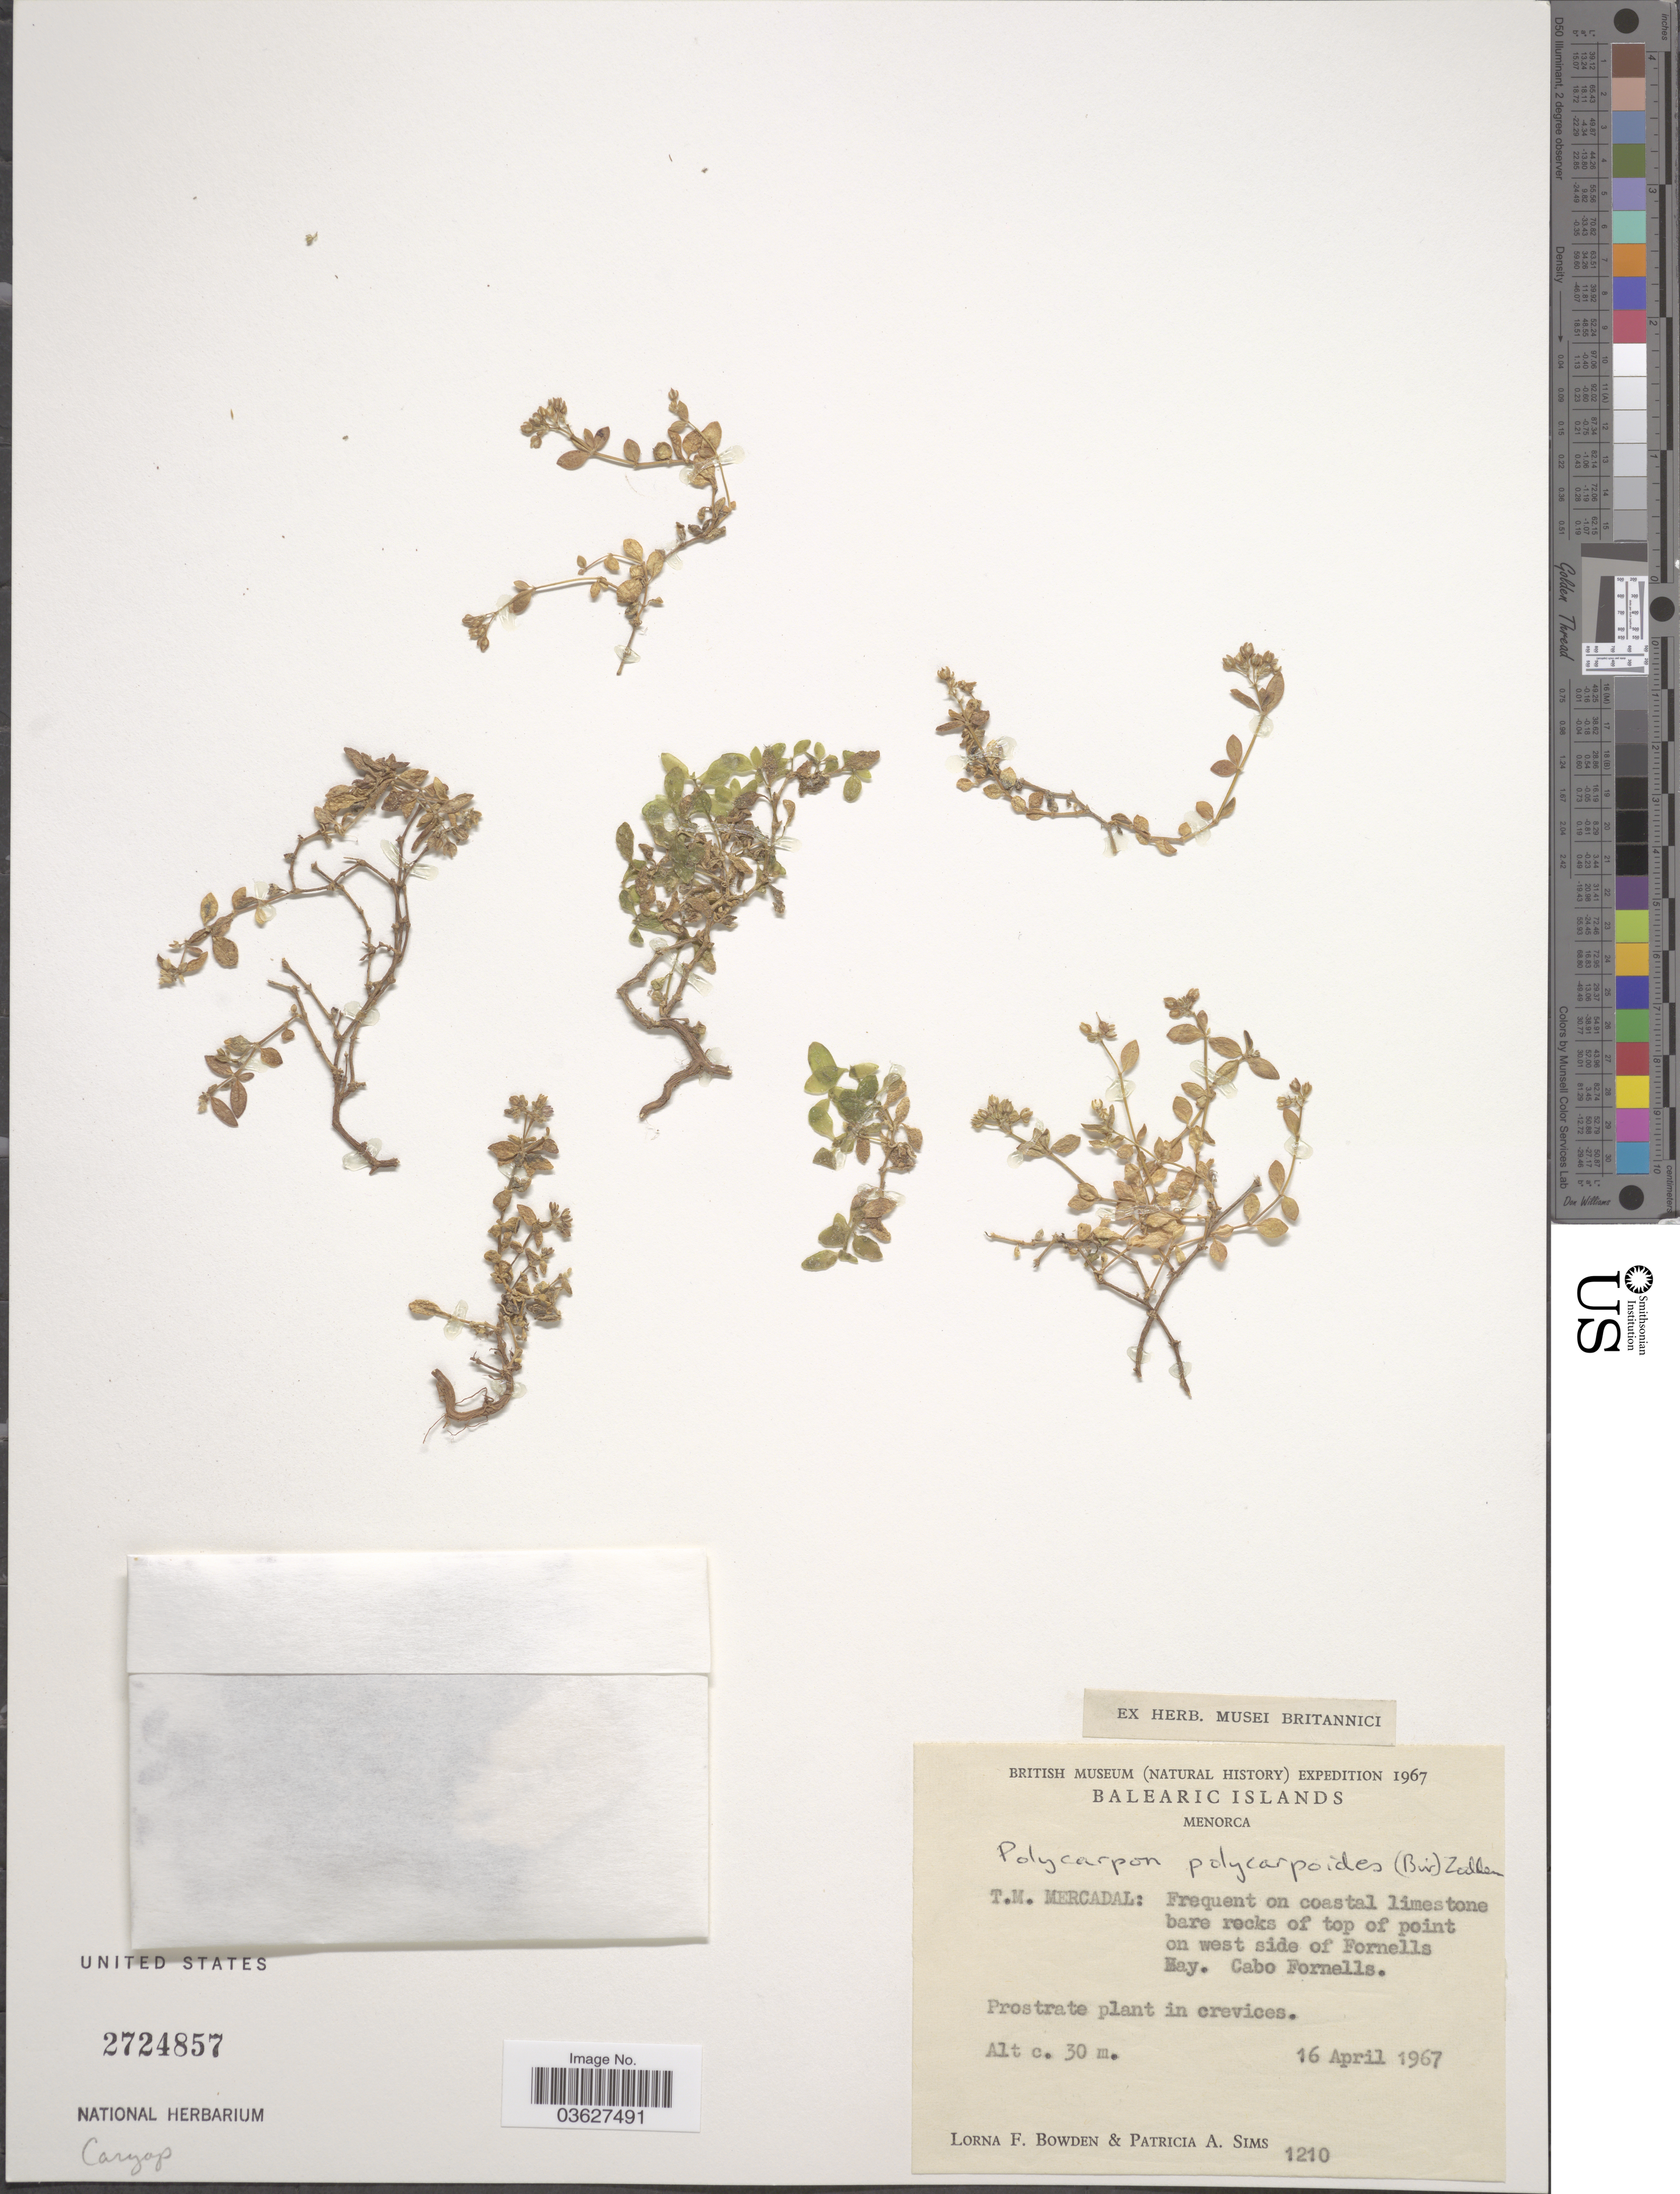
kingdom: Plantae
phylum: Tracheophyta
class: Magnoliopsida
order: Caryophyllales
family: Caryophyllaceae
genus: Polycarpon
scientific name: Polycarpon polycarpoides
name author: (Biv.) Zodda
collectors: L. F. Bowden & P. A. Sims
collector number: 1210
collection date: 1967-04-16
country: Spain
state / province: Islas Baleares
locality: Balearic Islands. Menorca. T.M. Mercadal: Frequent on coastal limestone bare rocks of top of point on west side of Fornells Bay. Cabo Fornells.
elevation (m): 30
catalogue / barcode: US 2724857